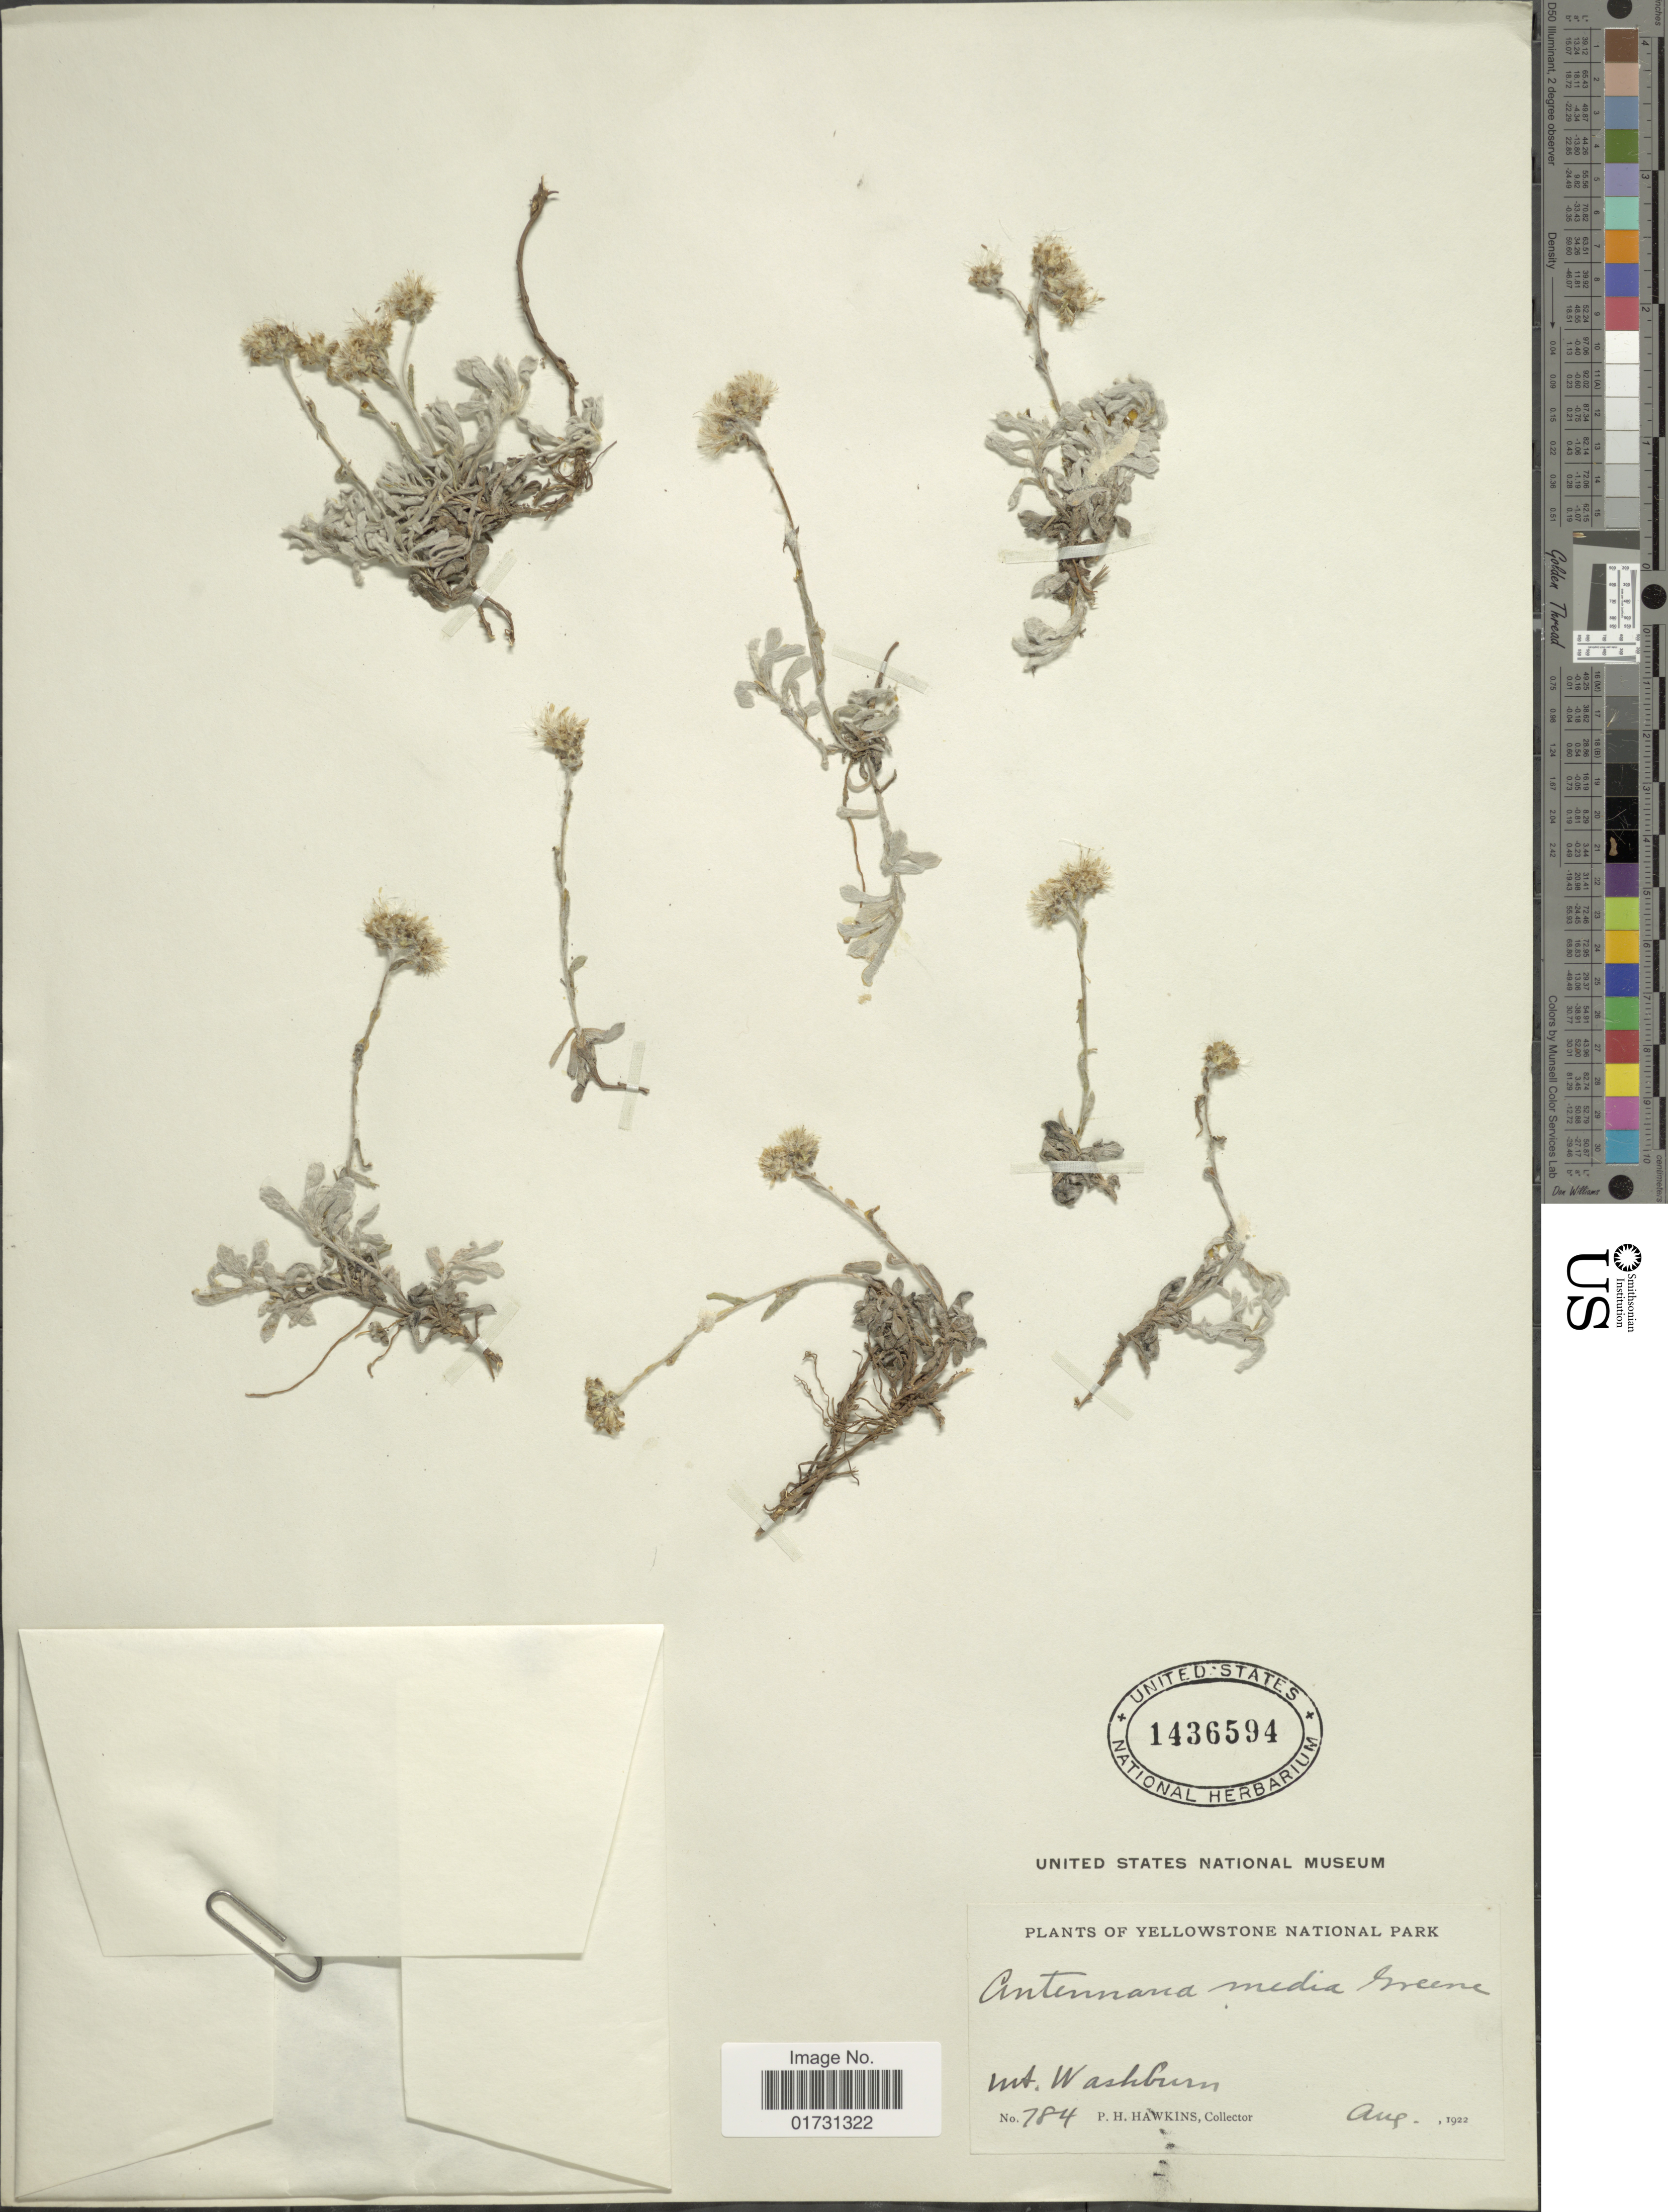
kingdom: Plantae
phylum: Tracheophyta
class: Magnoliopsida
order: Asterales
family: Asteraceae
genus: Antennaria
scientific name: Antennaria media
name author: Greene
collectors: P. Hawkins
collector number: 784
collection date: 1922-08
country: United States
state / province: Wyoming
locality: Yellowstone National Park, Mt, Washburn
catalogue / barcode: US 1436594